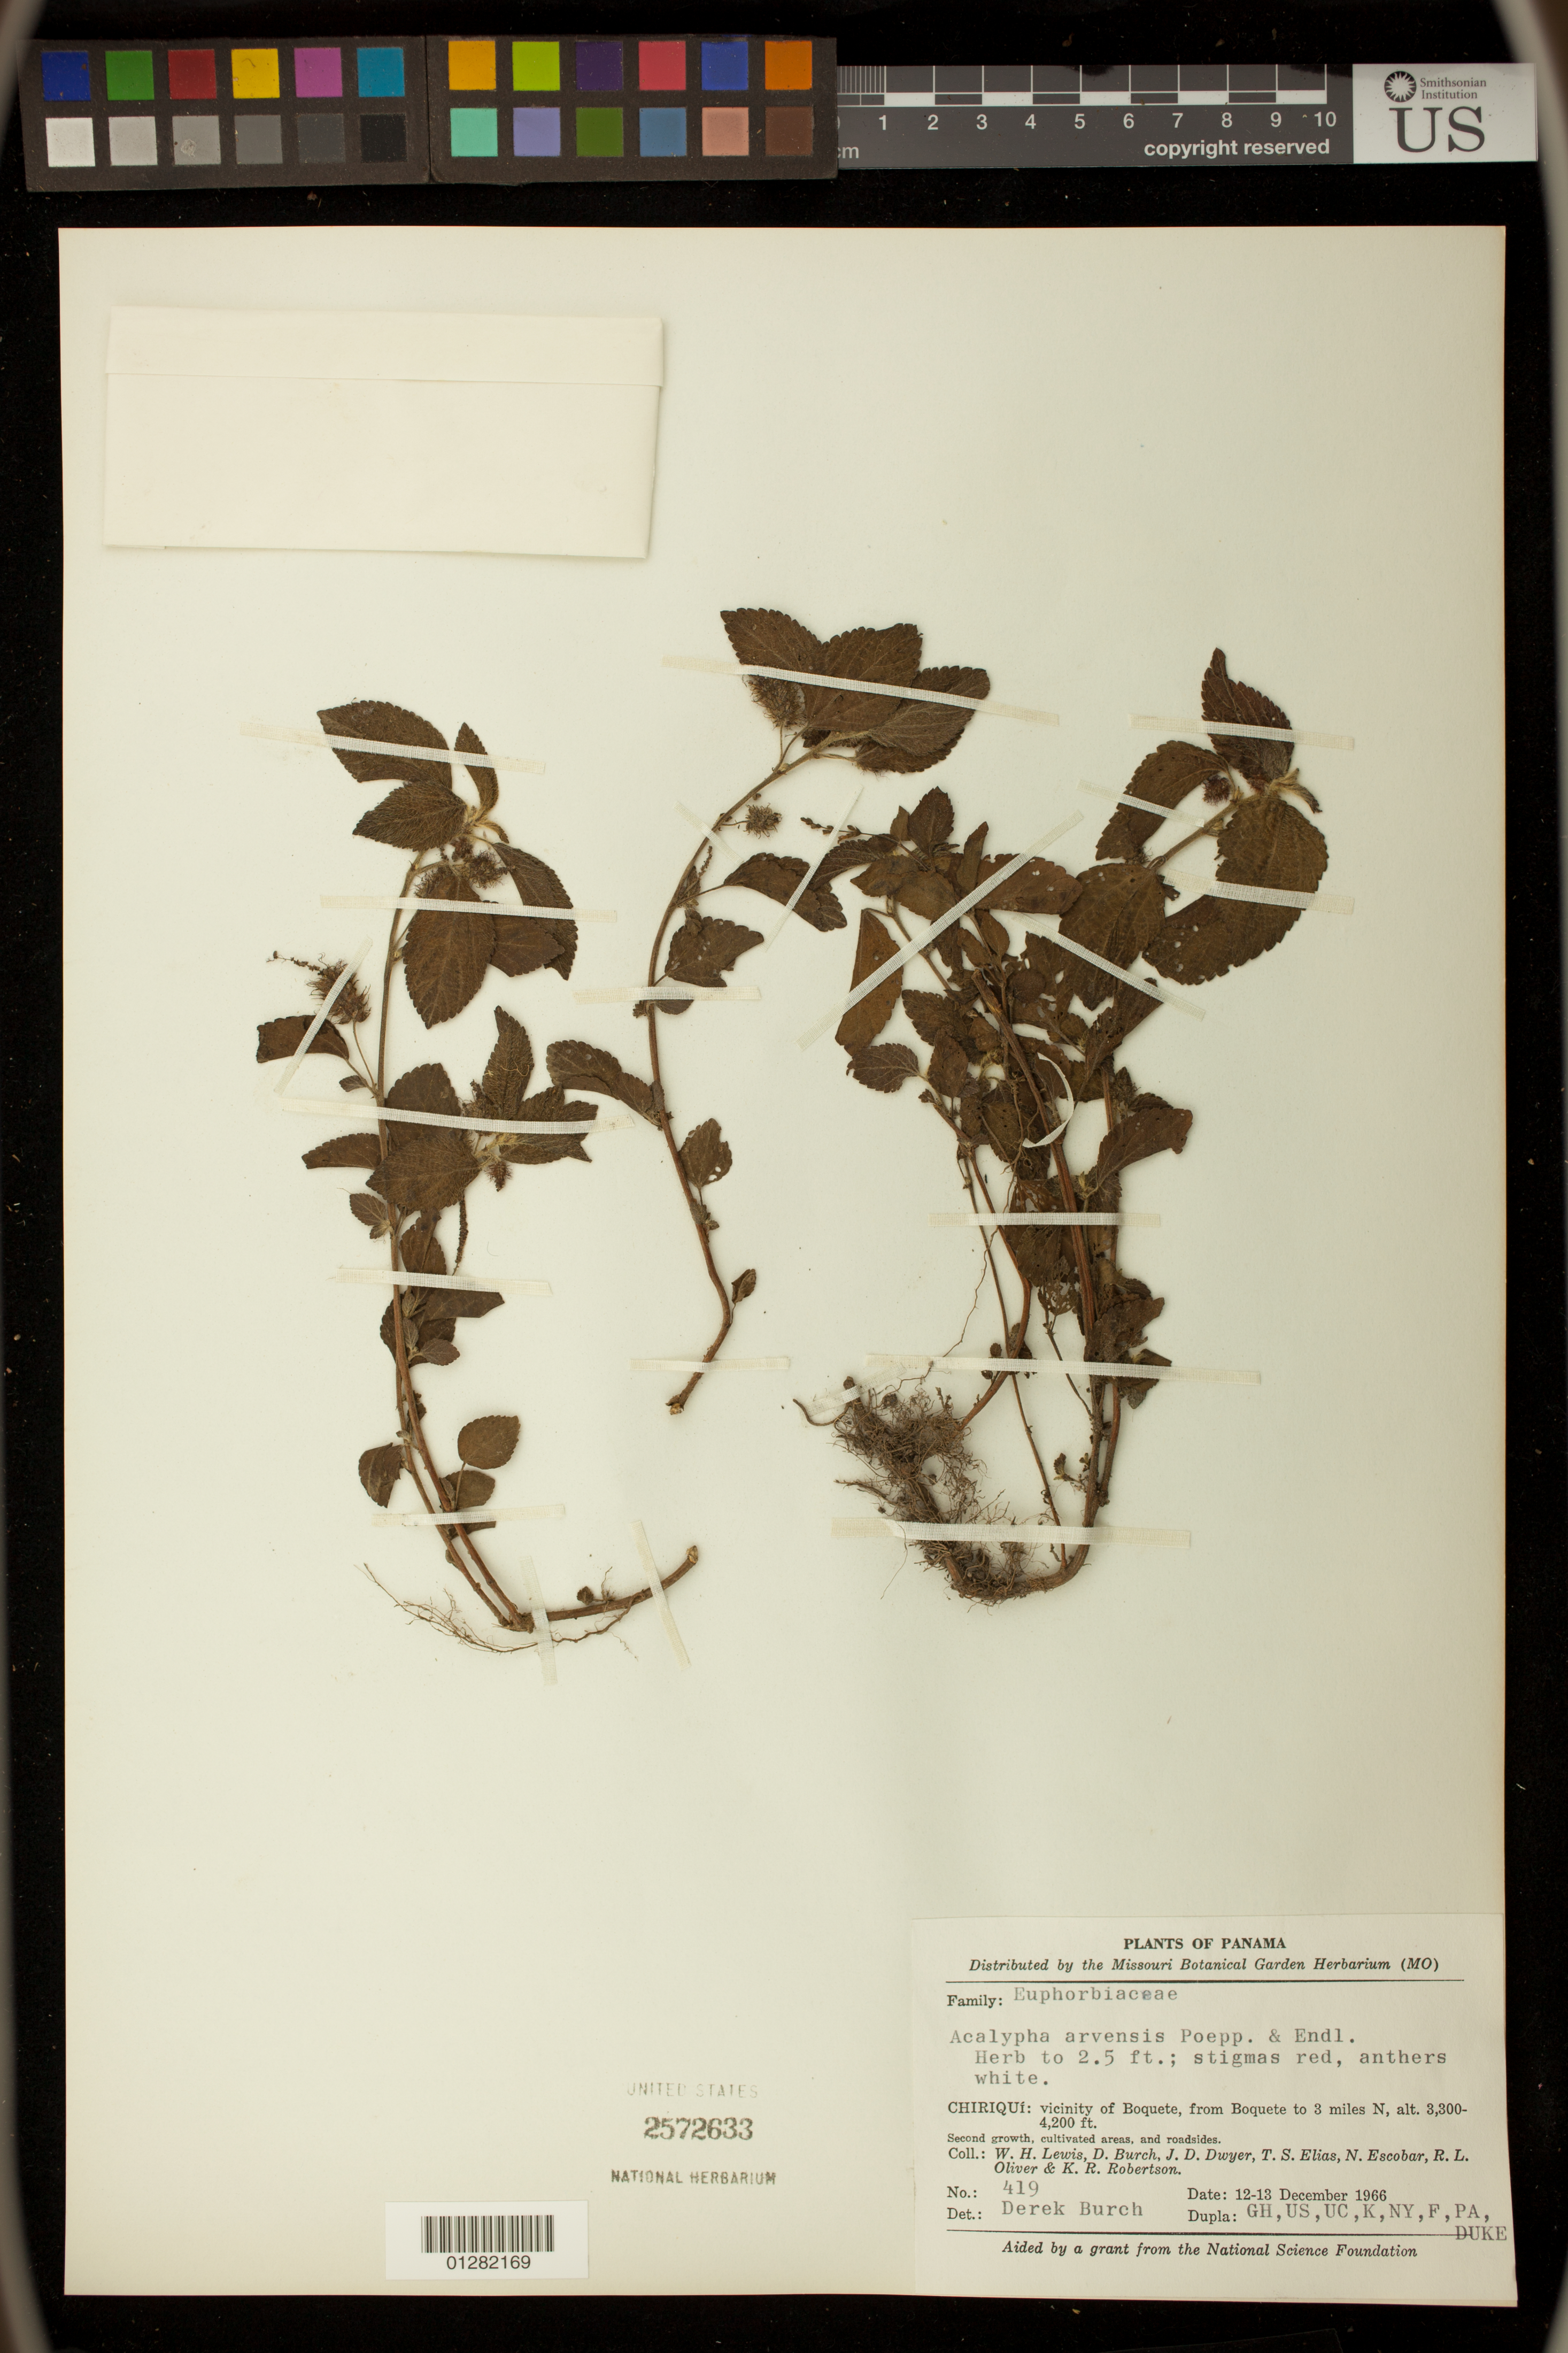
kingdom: Plantae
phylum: Tracheophyta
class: Magnoliopsida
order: Malpighiales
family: Euphorbiaceae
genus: Acalypha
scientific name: Acalypha arvensis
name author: Poepp.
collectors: D. G. Burch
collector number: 419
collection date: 1966-12-12/1966-12-13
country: Panama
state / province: Chiriquí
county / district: Boquete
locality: Vicinity of Boquete, from Boquete to 3 miles N,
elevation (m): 1006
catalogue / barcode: US 2572633